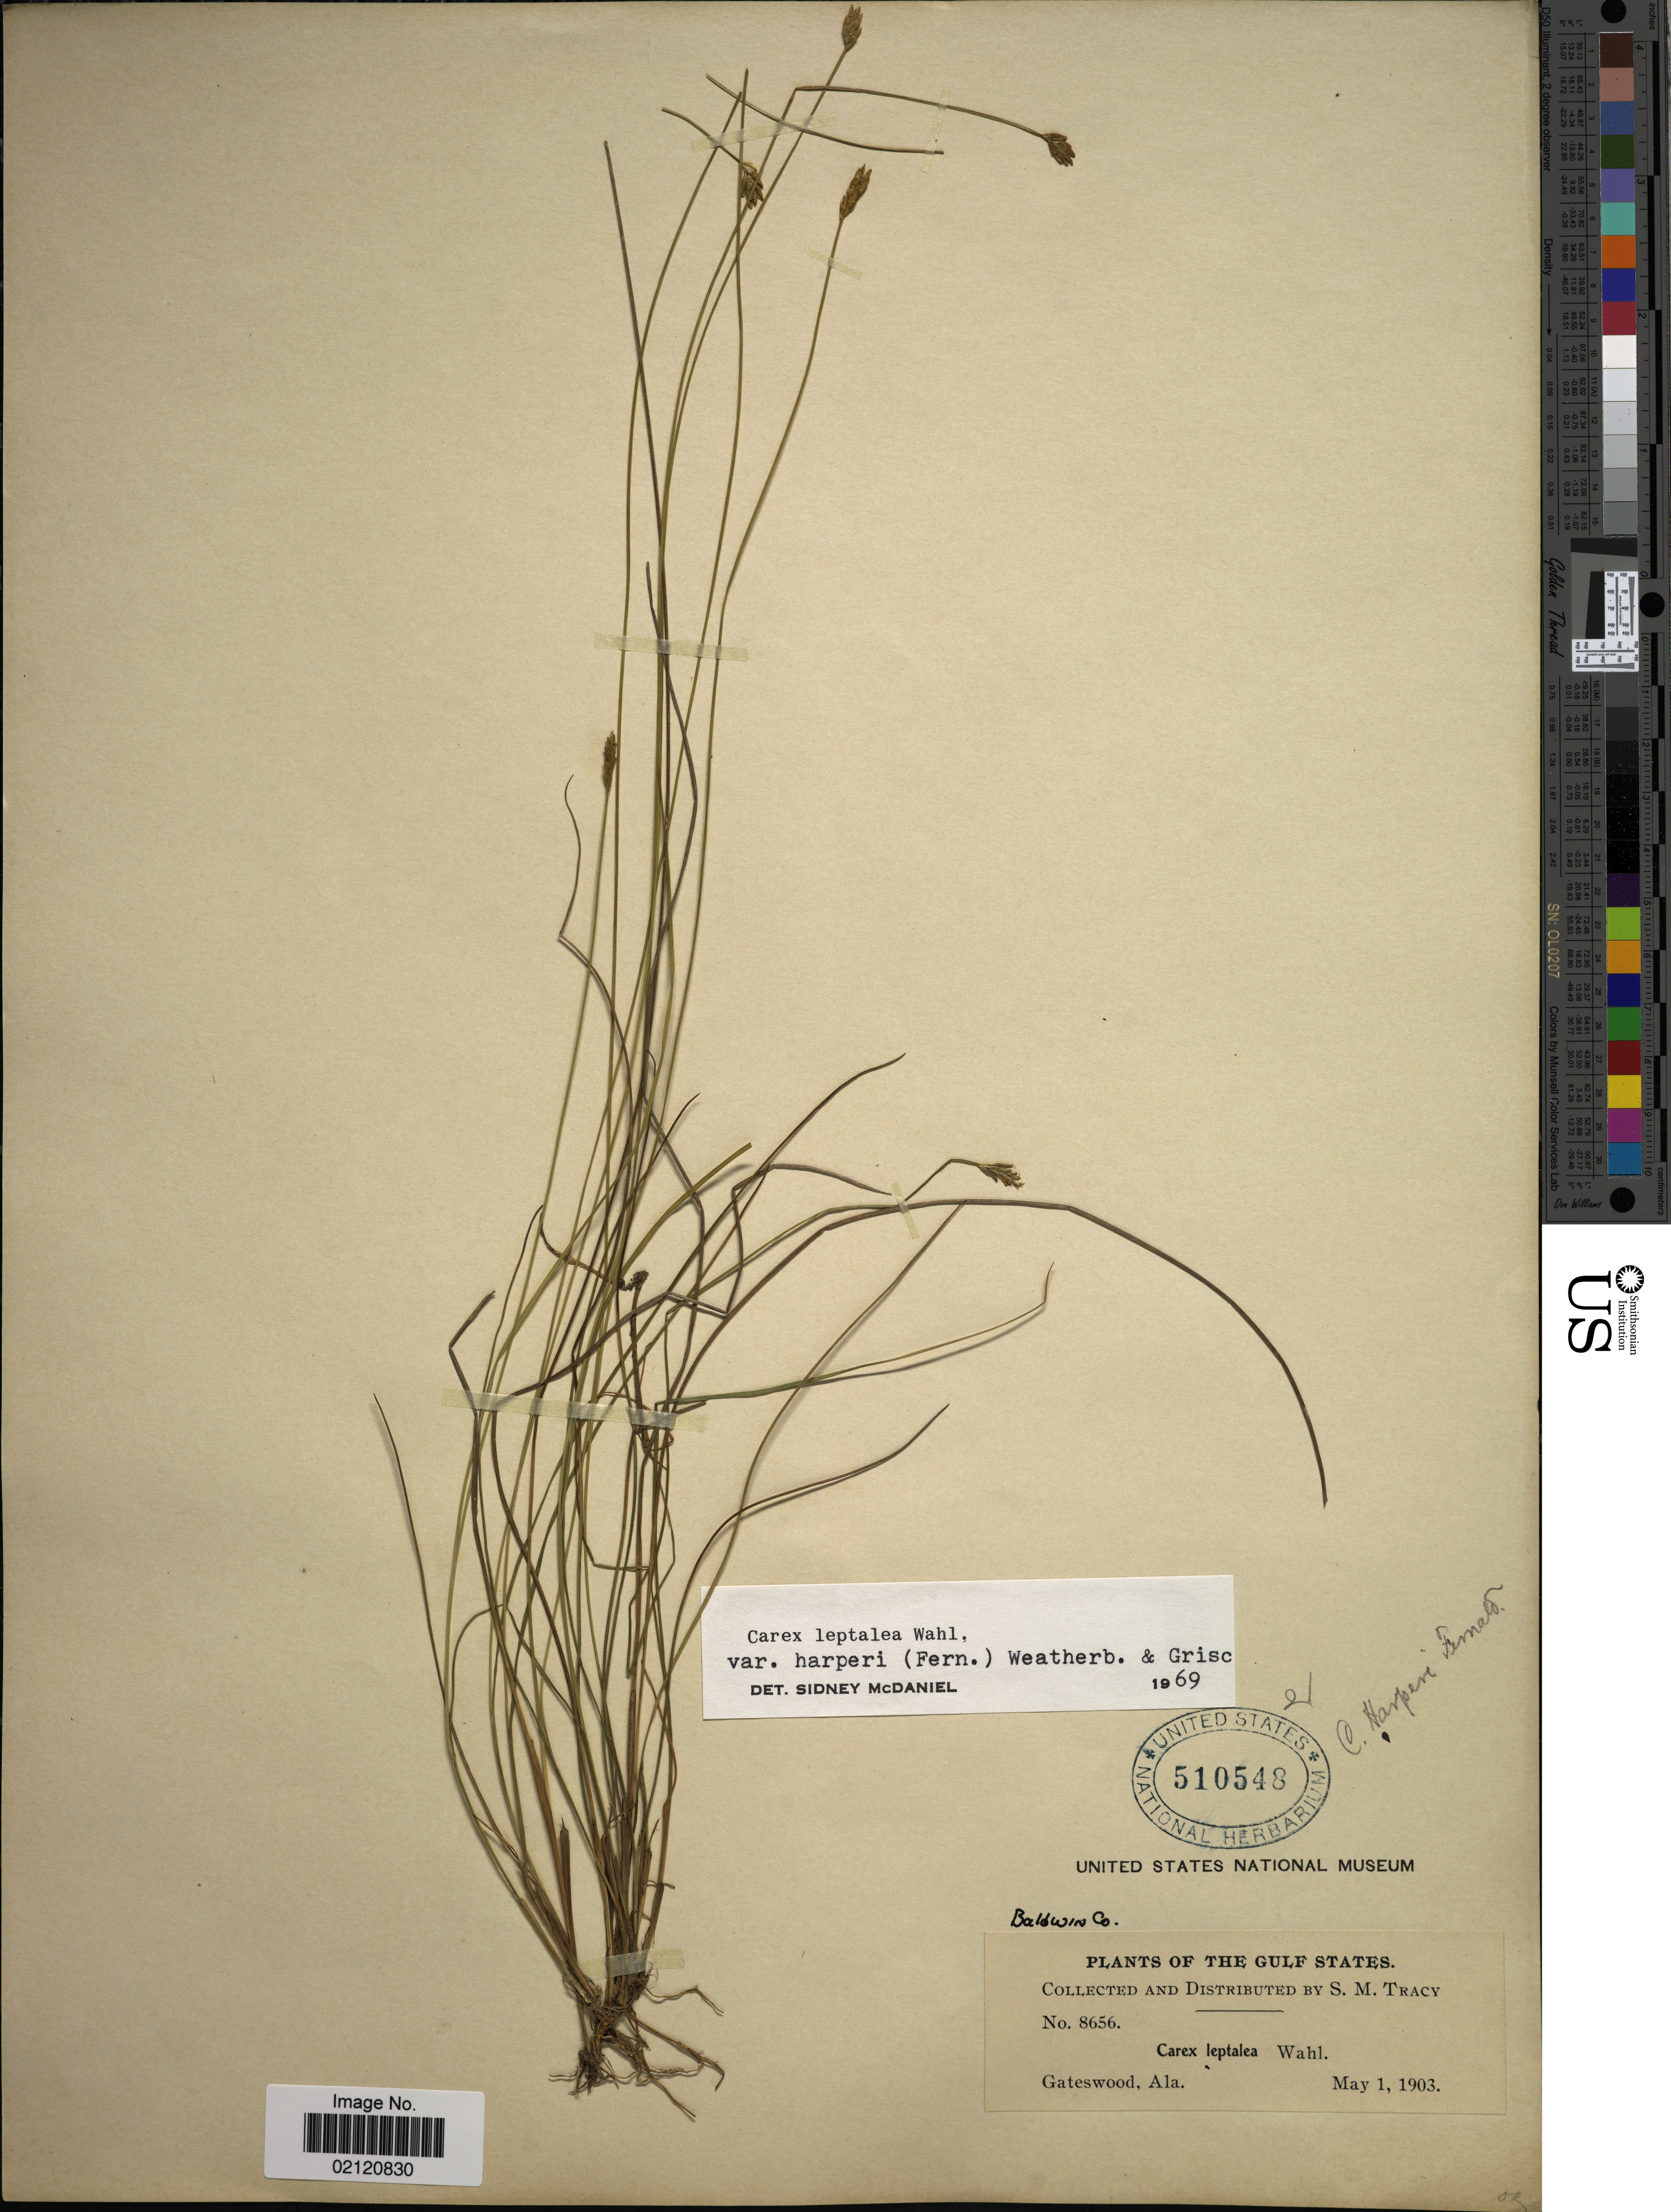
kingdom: Plantae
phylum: Tracheophyta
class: Liliopsida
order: Poales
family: Cyperaceae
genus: Carex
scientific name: Carex leptalea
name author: Wahlenb.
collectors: S. M. Tracy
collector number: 8656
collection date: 1903-05-01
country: United States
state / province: Alabama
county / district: Baldwin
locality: Gulf States, Gateswood, Baldwin Co.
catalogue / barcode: US 510548